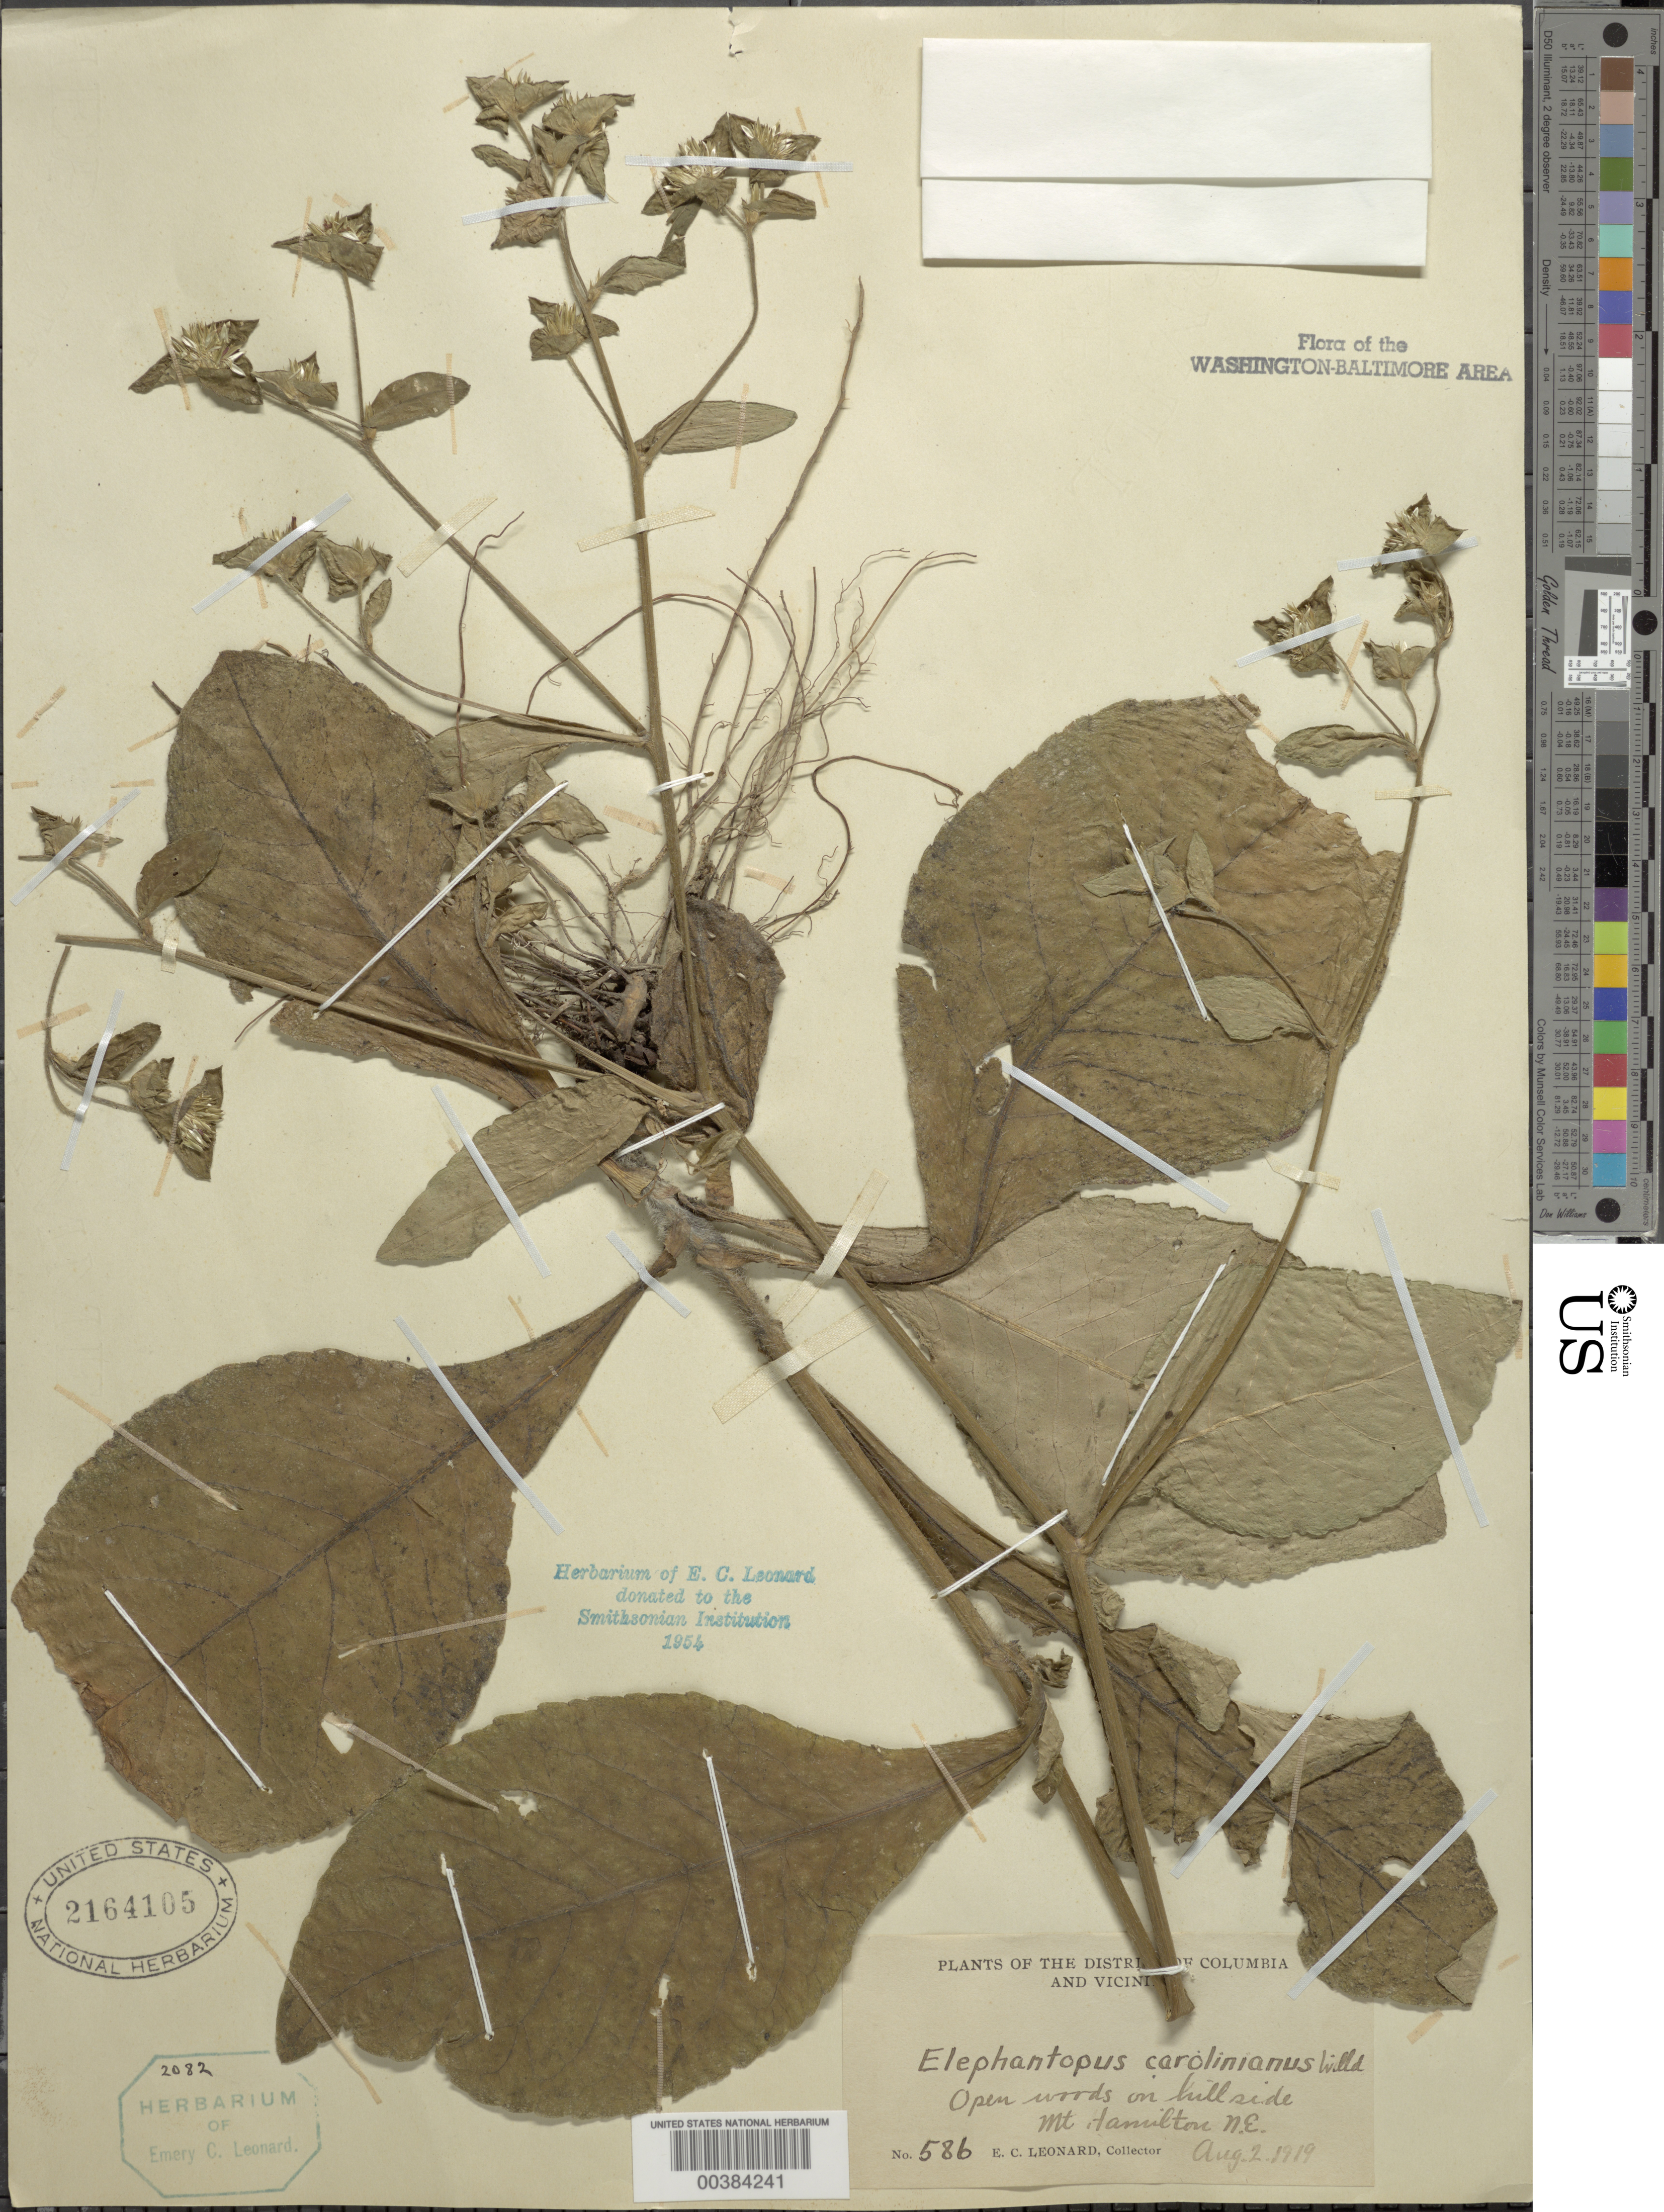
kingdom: Plantae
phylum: Tracheophyta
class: Magnoliopsida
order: Asterales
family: Asteraceae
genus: Elephantopus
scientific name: Elephantopus carolinianus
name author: Raeusch.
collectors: E. C. Leonard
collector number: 586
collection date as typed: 07 Aug 1919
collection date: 1919-08-07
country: United States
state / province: District of Columbia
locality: Mt Hamilton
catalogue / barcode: US 2164105